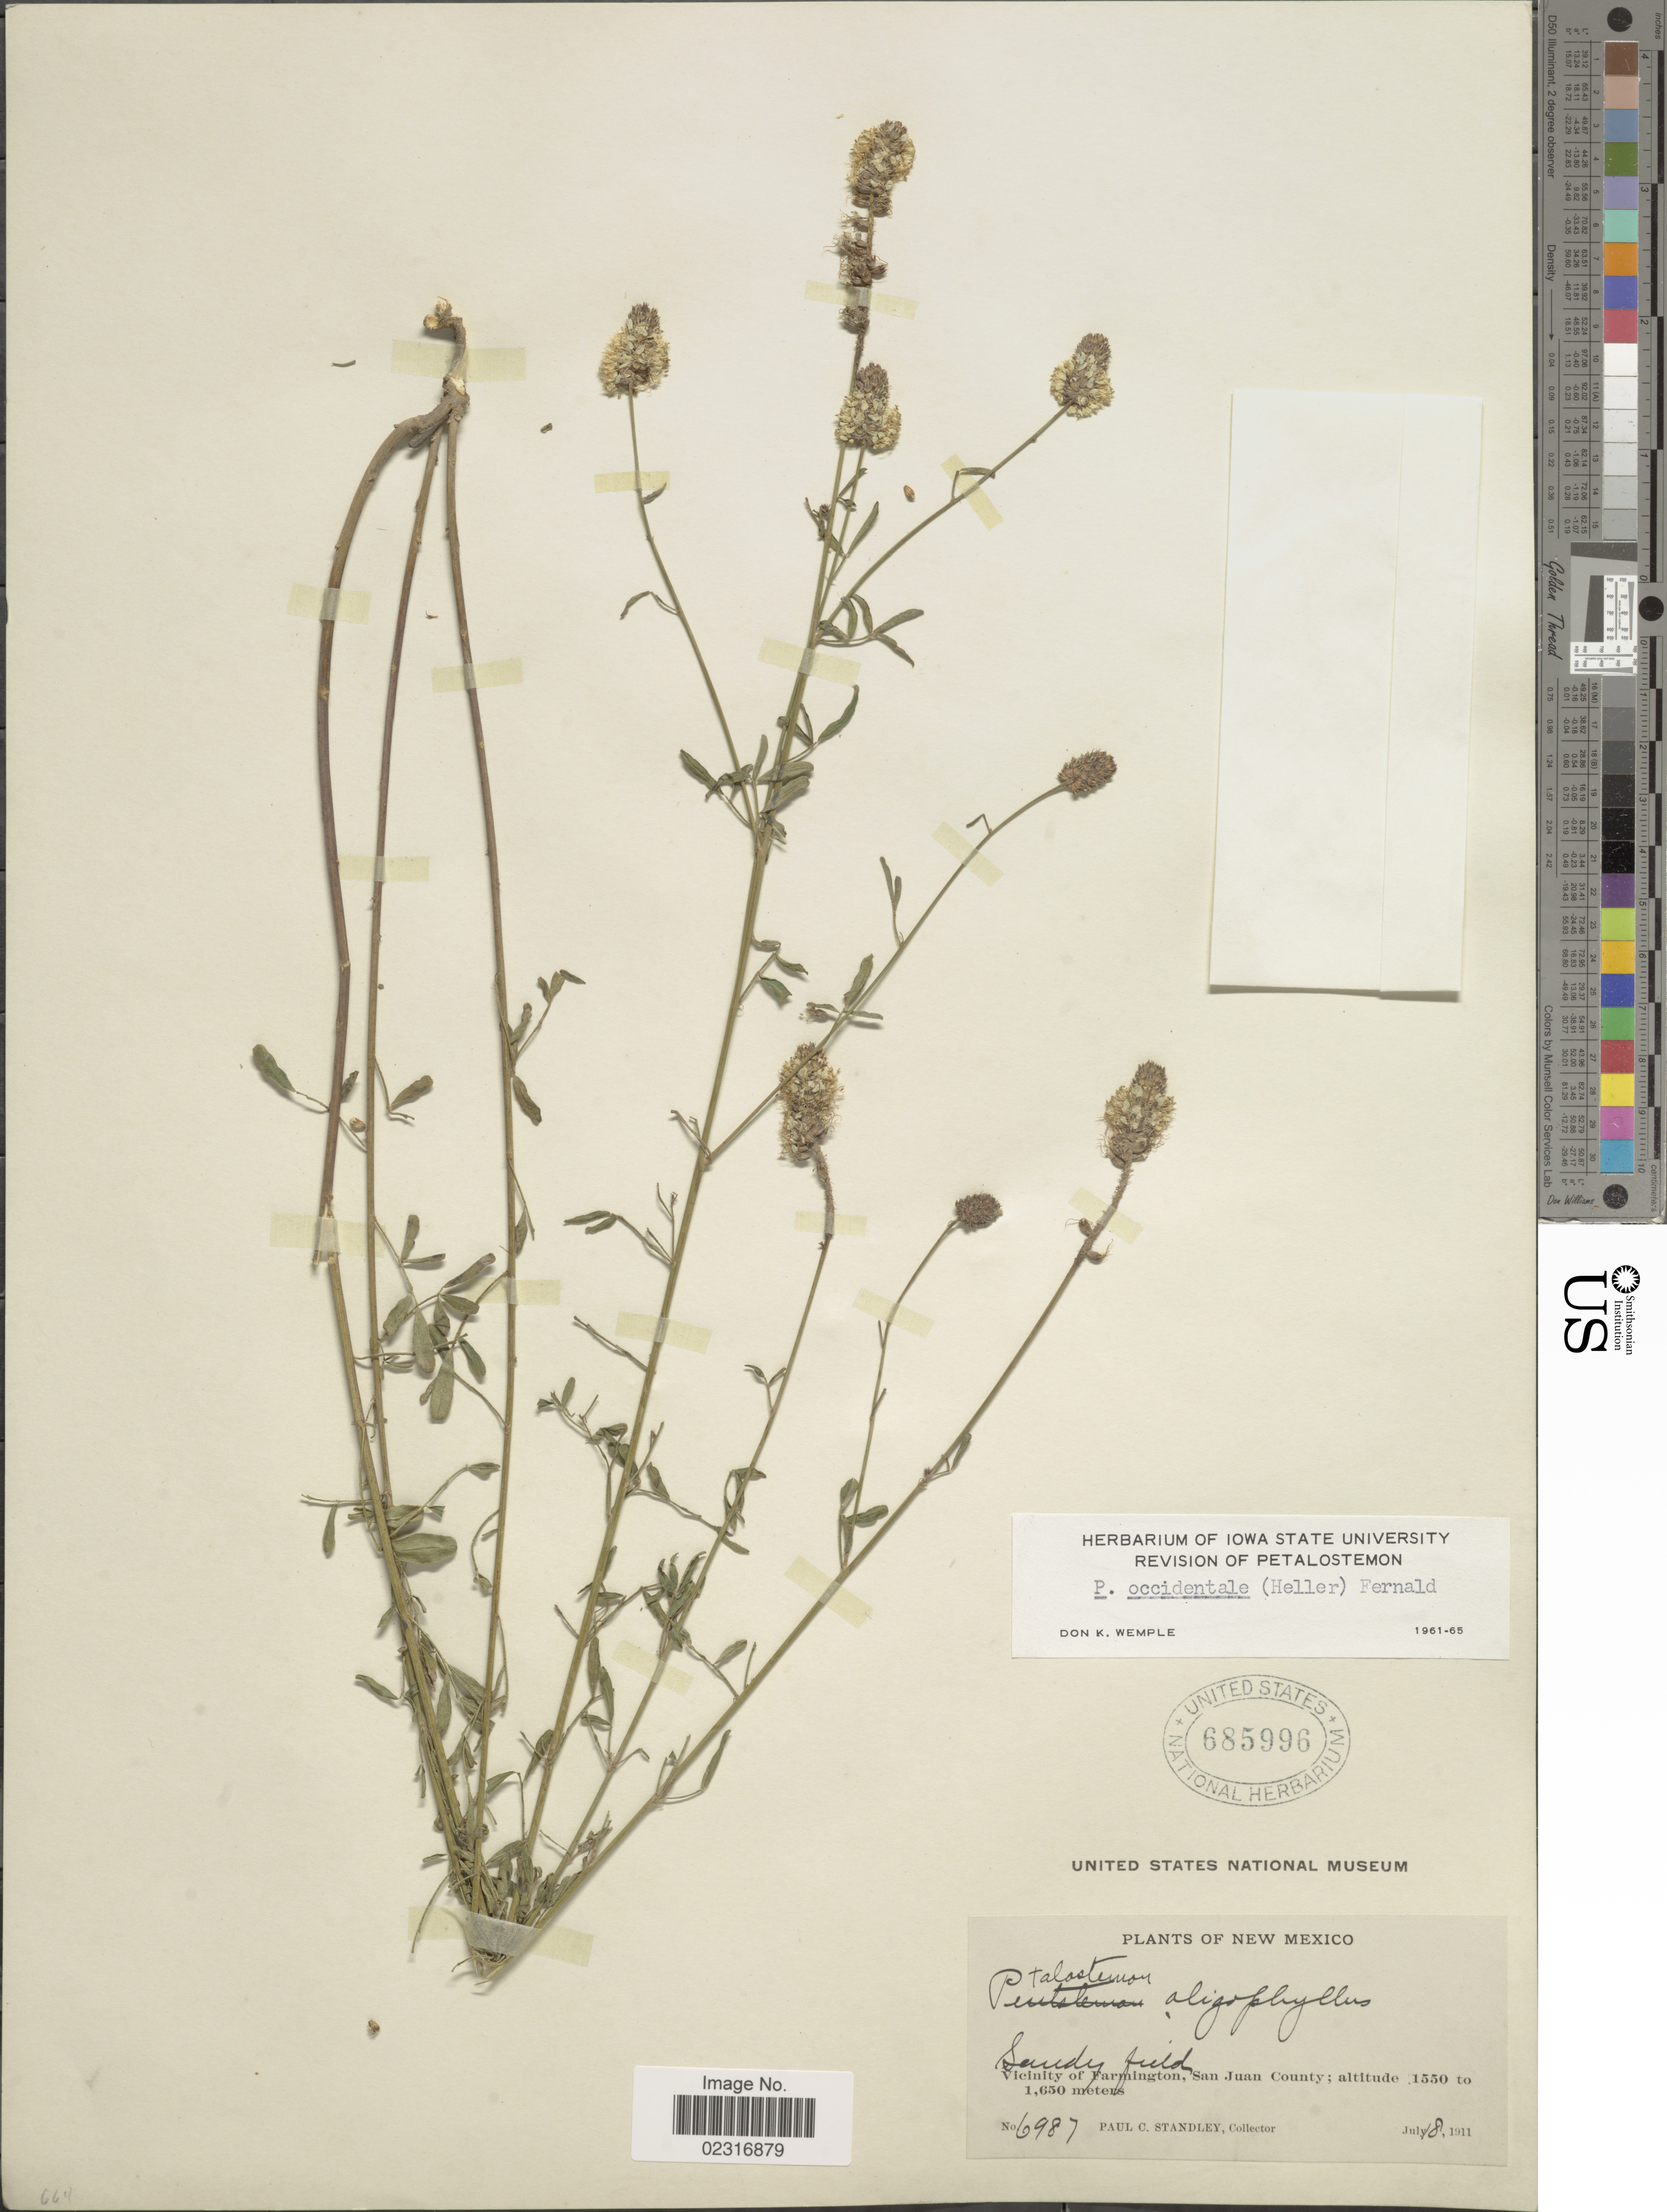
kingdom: Plantae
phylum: Tracheophyta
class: Magnoliopsida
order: Fabales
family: Fabaceae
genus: Dalea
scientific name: Dalea candida var. oligophylla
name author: (Torr) Shinners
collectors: P. C. Standley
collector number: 6987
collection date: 1911-07-18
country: United States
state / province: New Mexico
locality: Vicinity of Farmington, San Juan County.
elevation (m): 1550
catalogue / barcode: US 685996